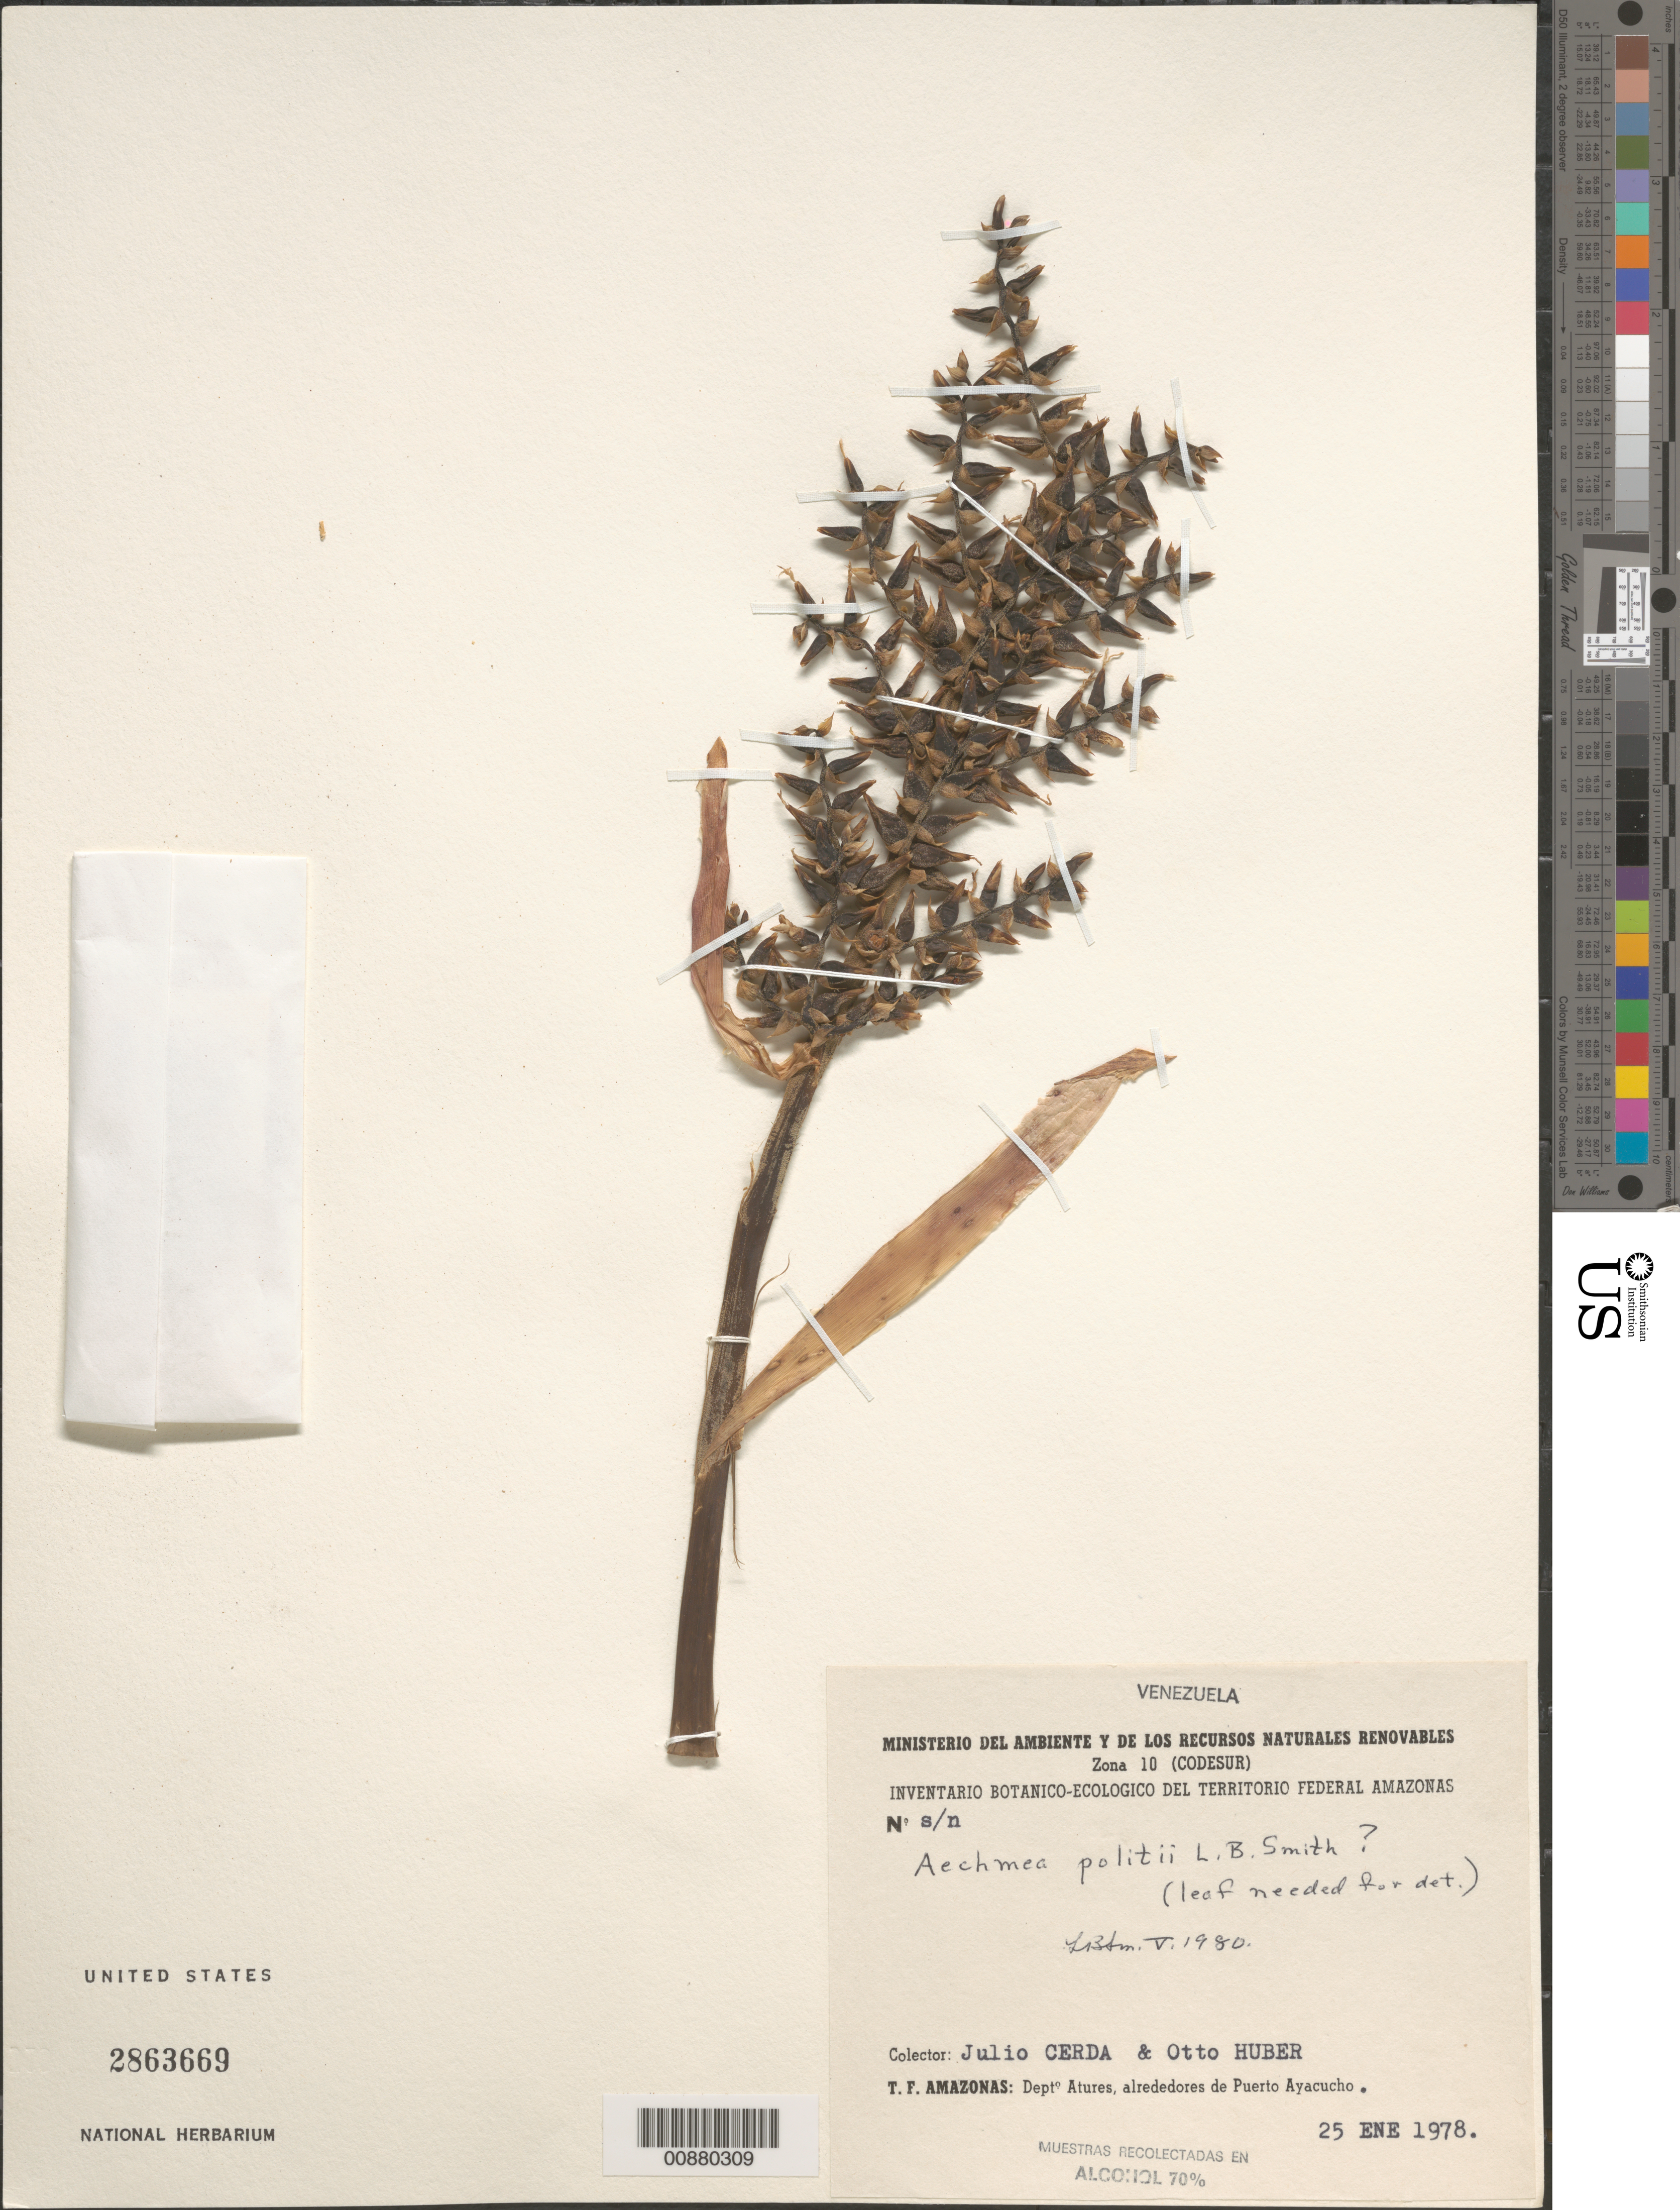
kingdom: Plantae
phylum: Tracheophyta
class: Liliopsida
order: Poales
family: Bromeliaceae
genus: Aechmea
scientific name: Aechmea politii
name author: L.B. Sm.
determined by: Smith, Lyman B., (US), NMNH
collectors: J. Cerda & O. Huber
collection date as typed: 25-Jan-78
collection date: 1978-01-25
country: Venezuela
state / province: Amazonas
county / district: Atures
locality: Puerto Ayacucho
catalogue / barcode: US 2863669